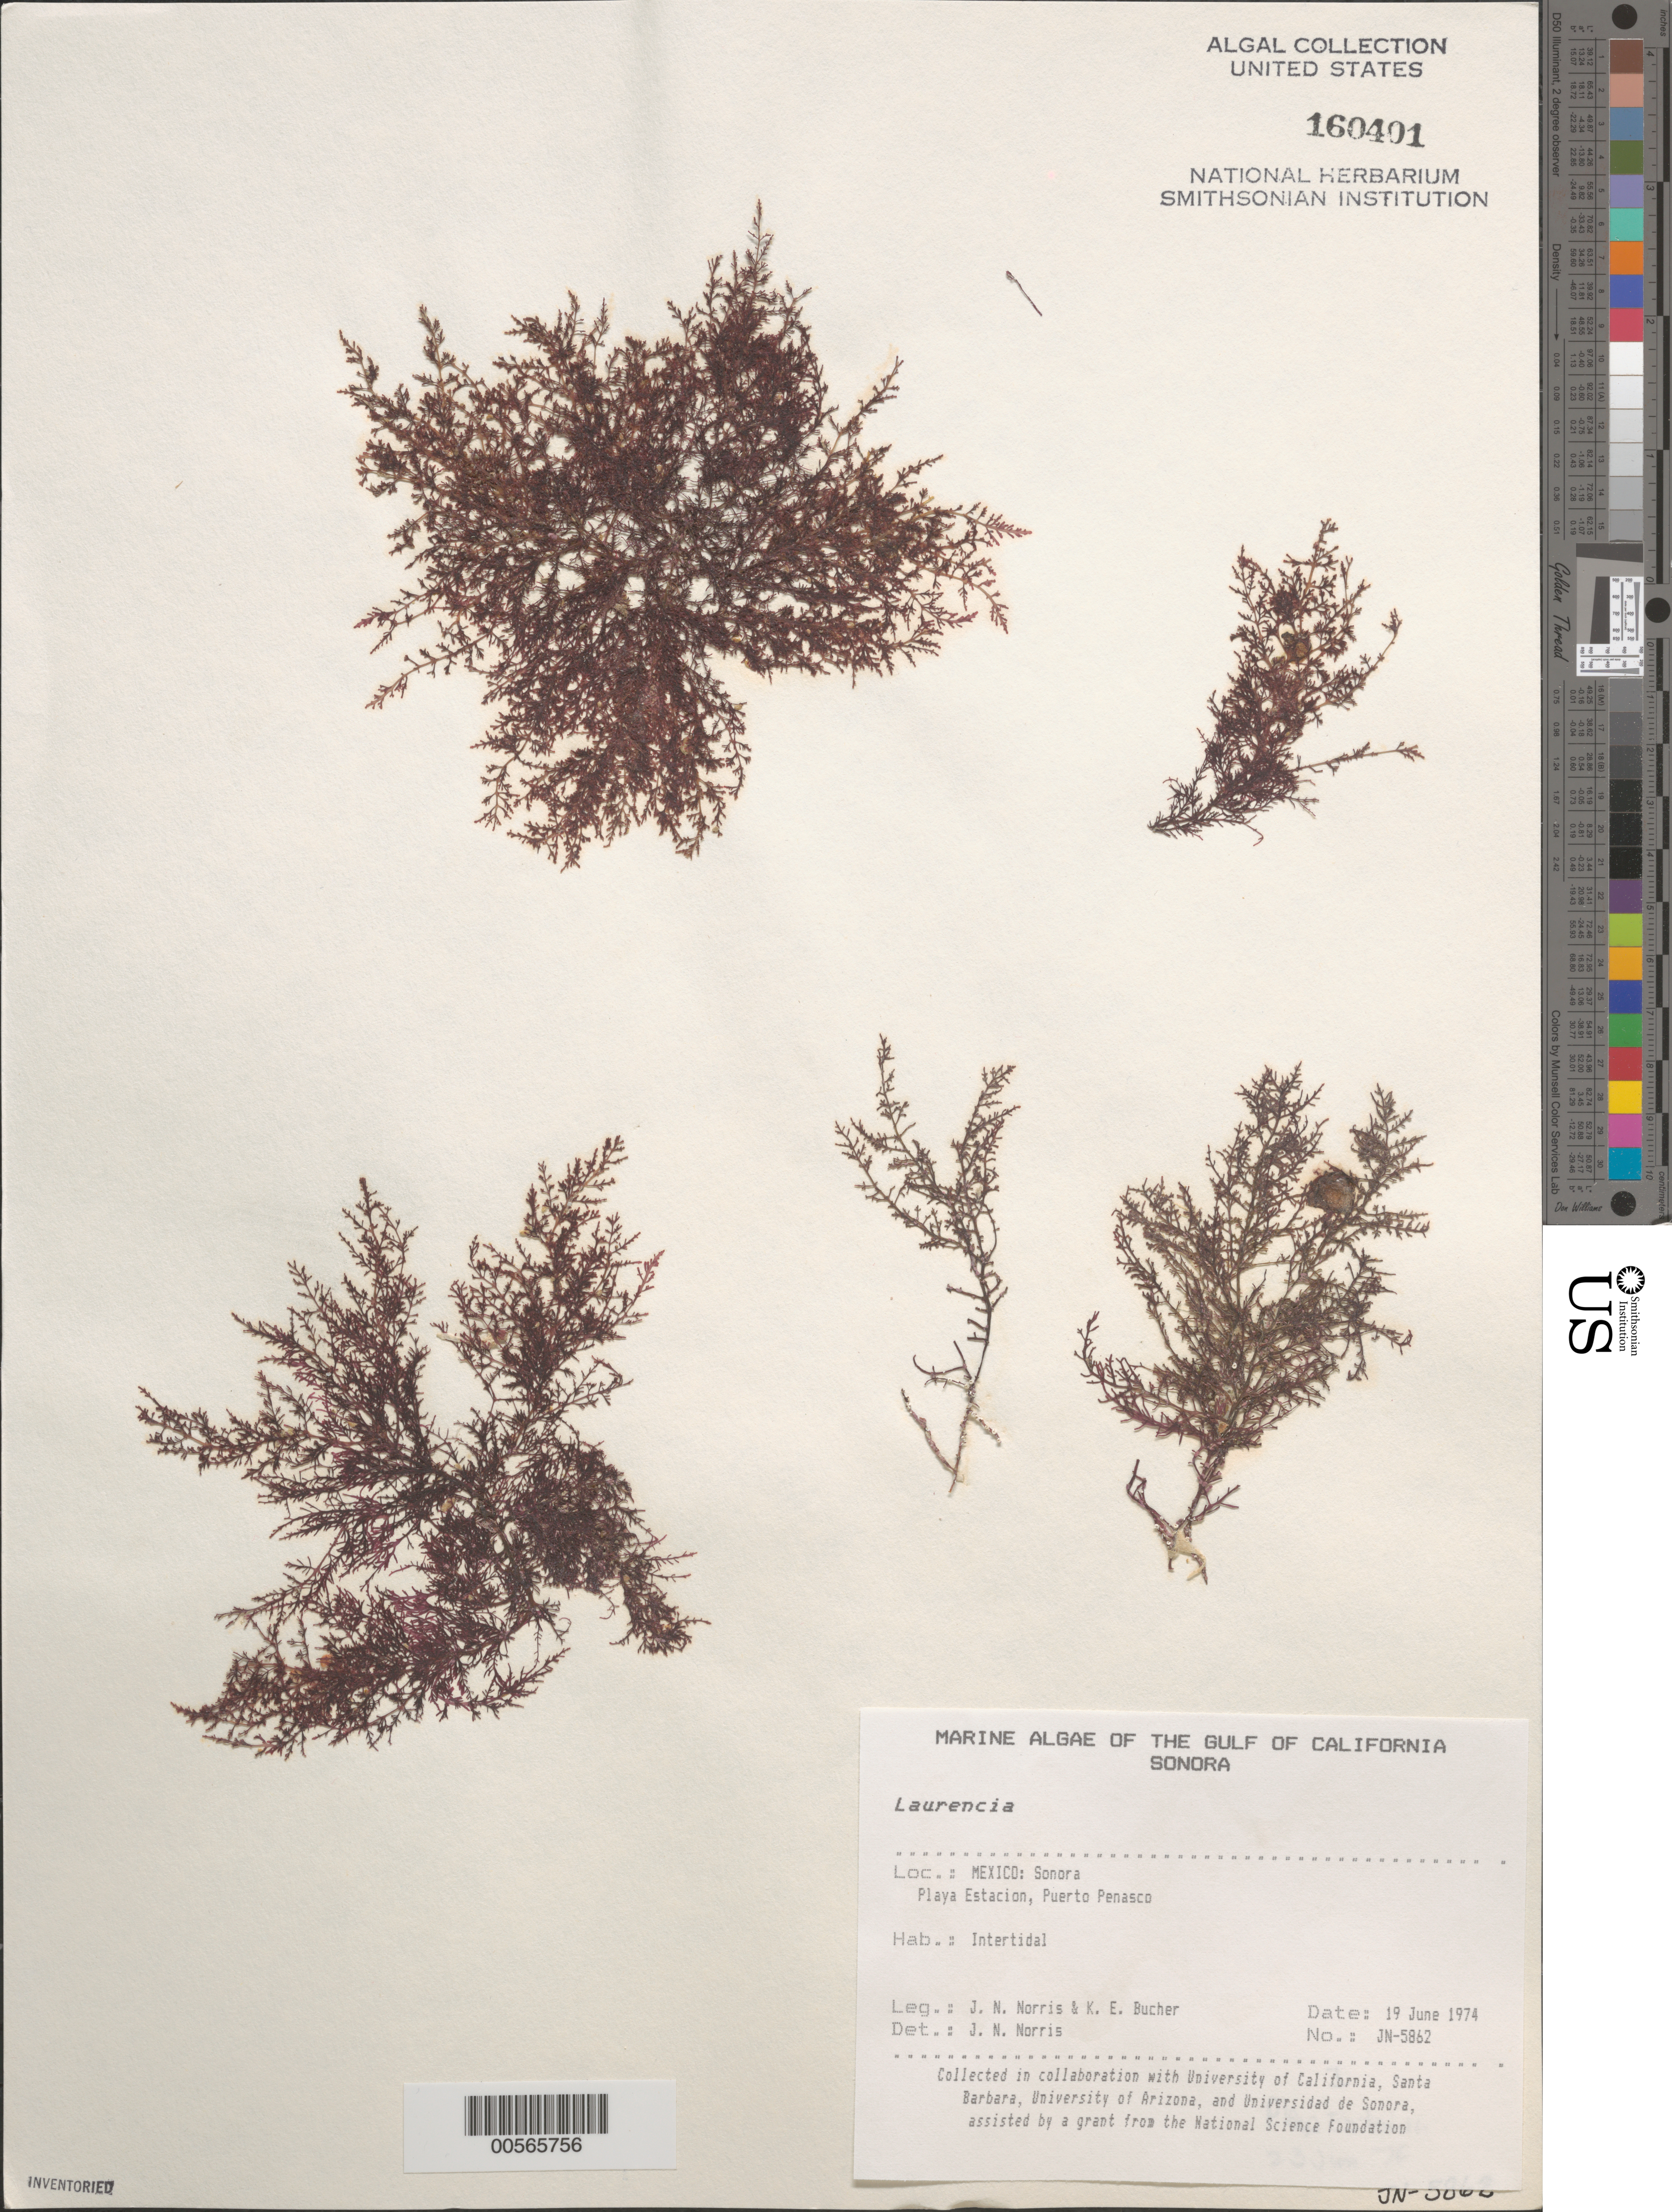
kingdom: Plantae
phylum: Rhodophyta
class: Florideophyceae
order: Ceramiales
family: Rhodomelaceae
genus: Laurencia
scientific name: Laurencia sp.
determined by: Norris, James N.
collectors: J. N. Norris & K. E. Bucher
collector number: JN-5862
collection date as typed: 19 Jun 1974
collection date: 1974-06-19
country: Mexico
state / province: Sonora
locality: Playa Estacion, Puerto Penasco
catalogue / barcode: US 160401